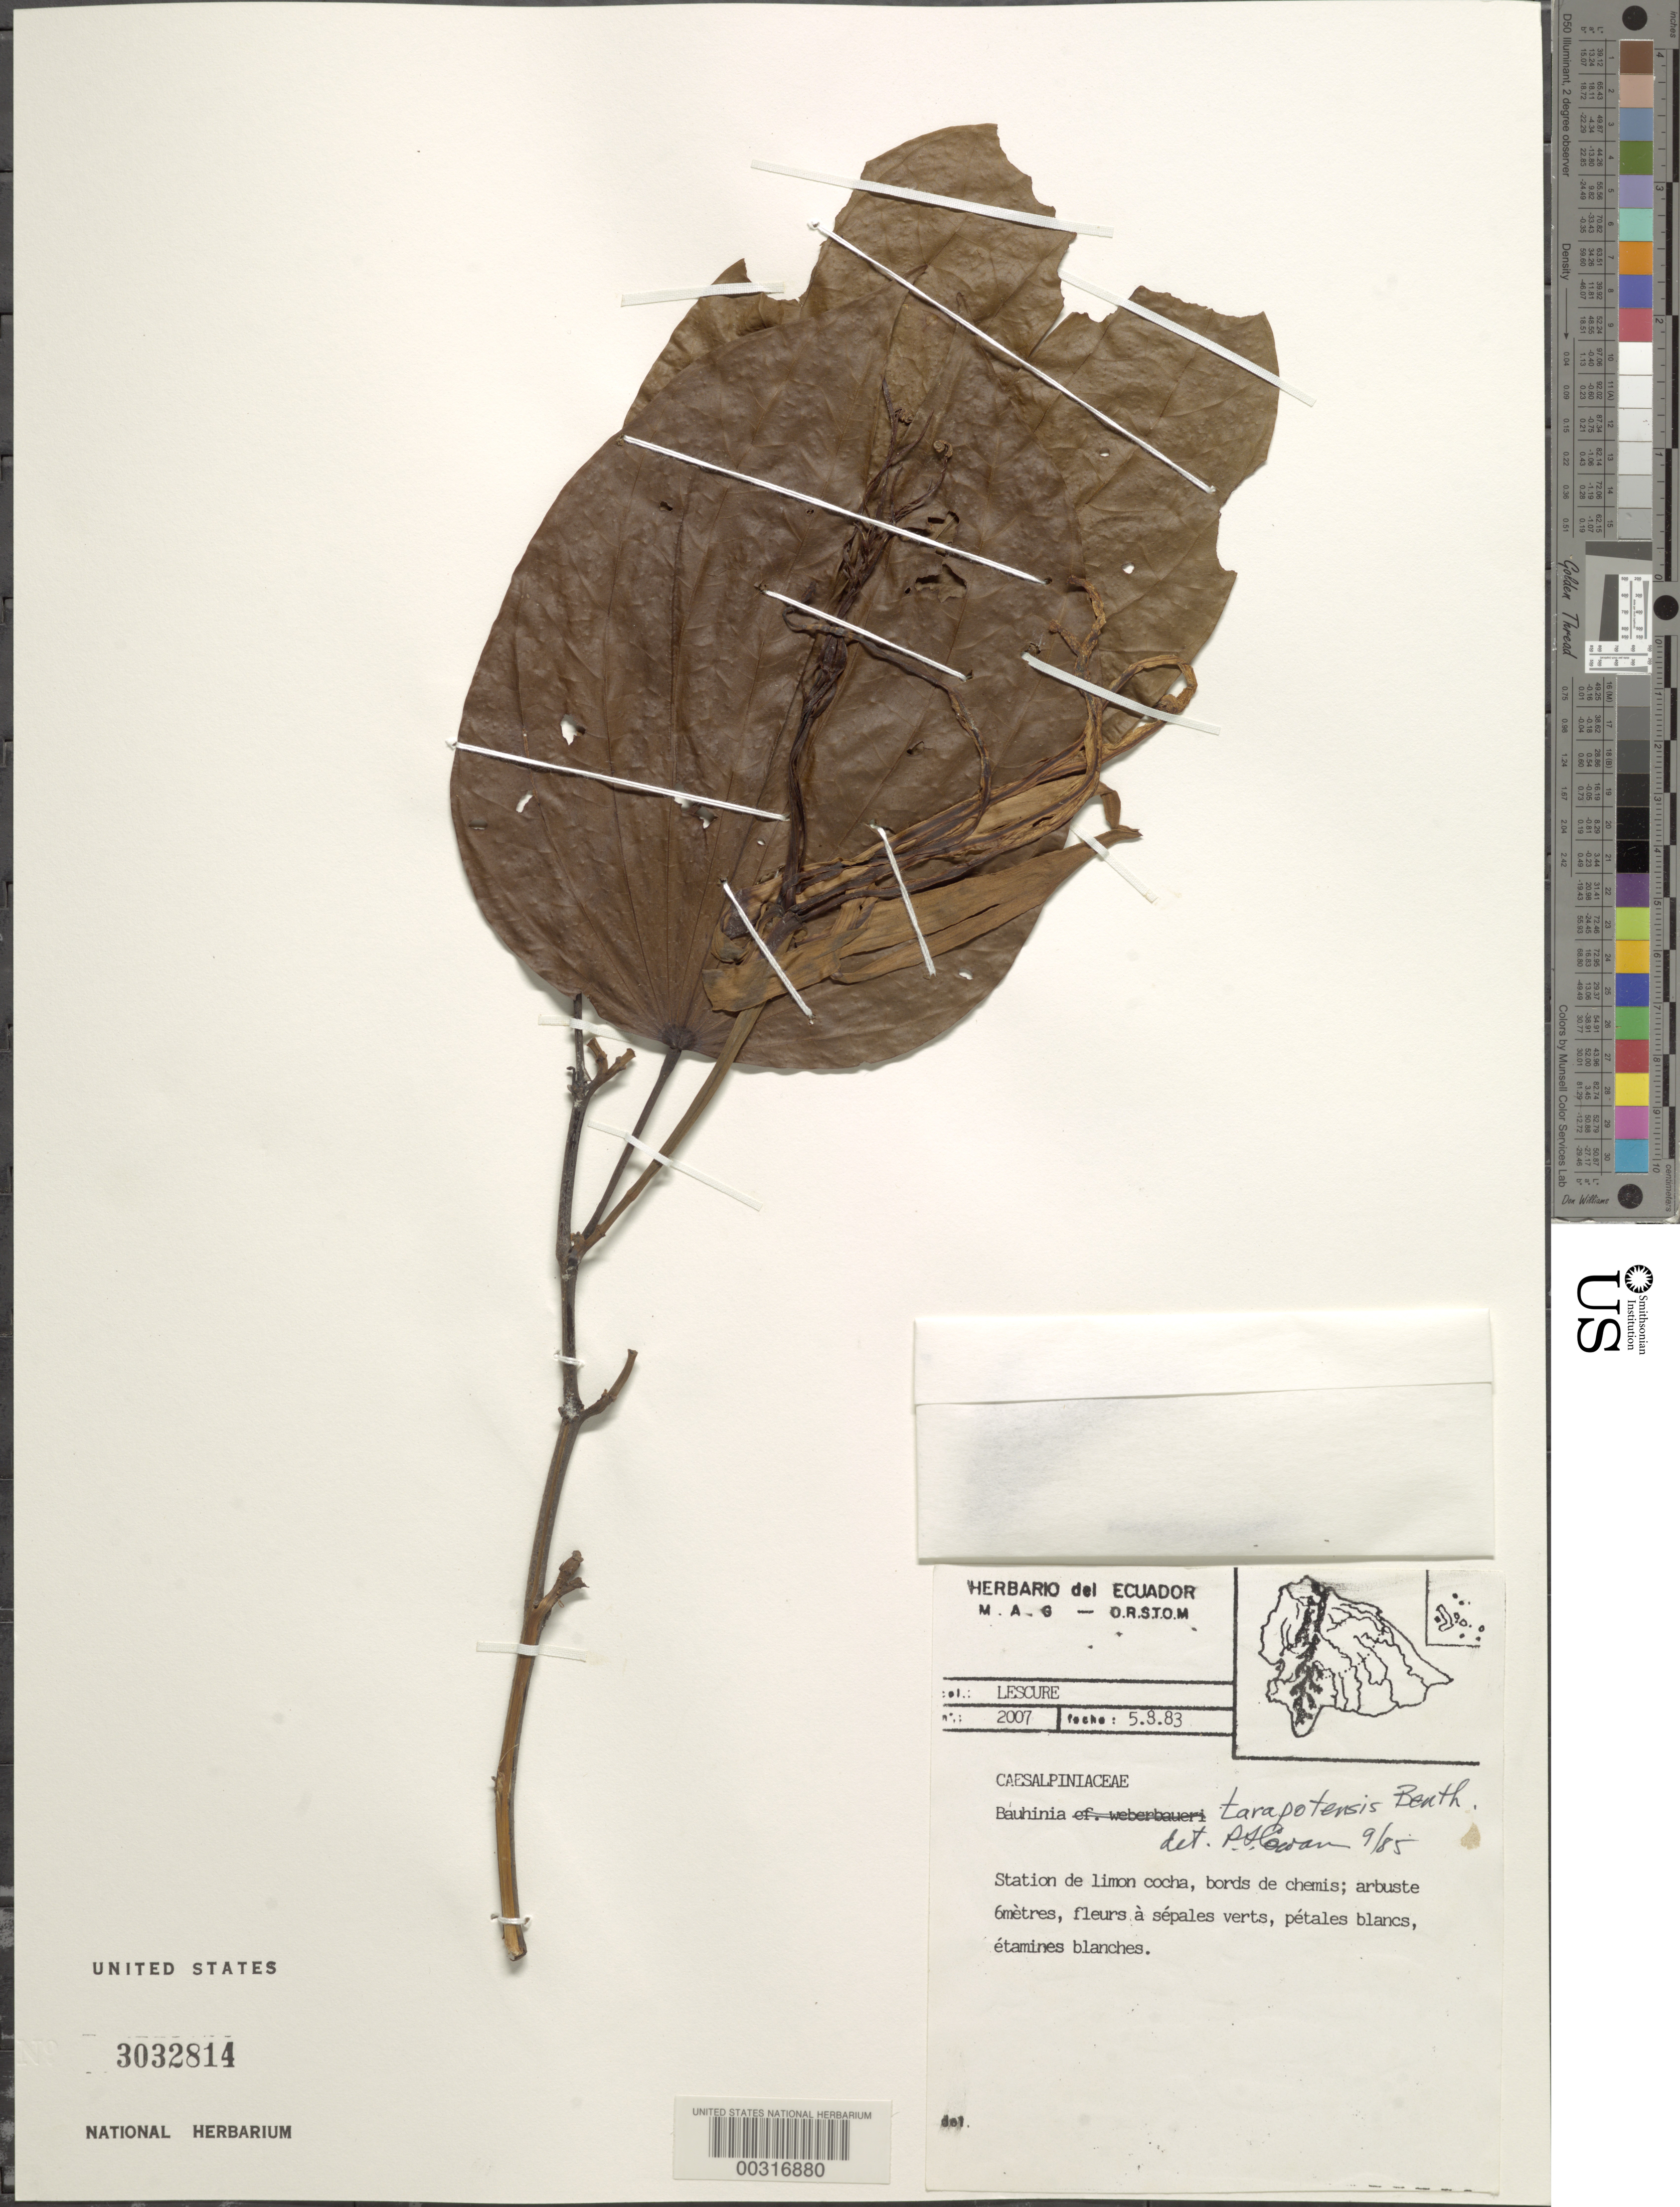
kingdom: Plantae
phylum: Tracheophyta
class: Magnoliopsida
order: Fabales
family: Fabaceae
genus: Bauhinia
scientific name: Bauhinia tarapotensis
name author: Benth.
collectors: -. Lescure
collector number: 2007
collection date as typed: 05 Aug 1983 or 08 May 1983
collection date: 1983-05-08 or 1983-08-05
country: Ecuador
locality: Station de Limon cocha, bords de chemis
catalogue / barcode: US 3032814